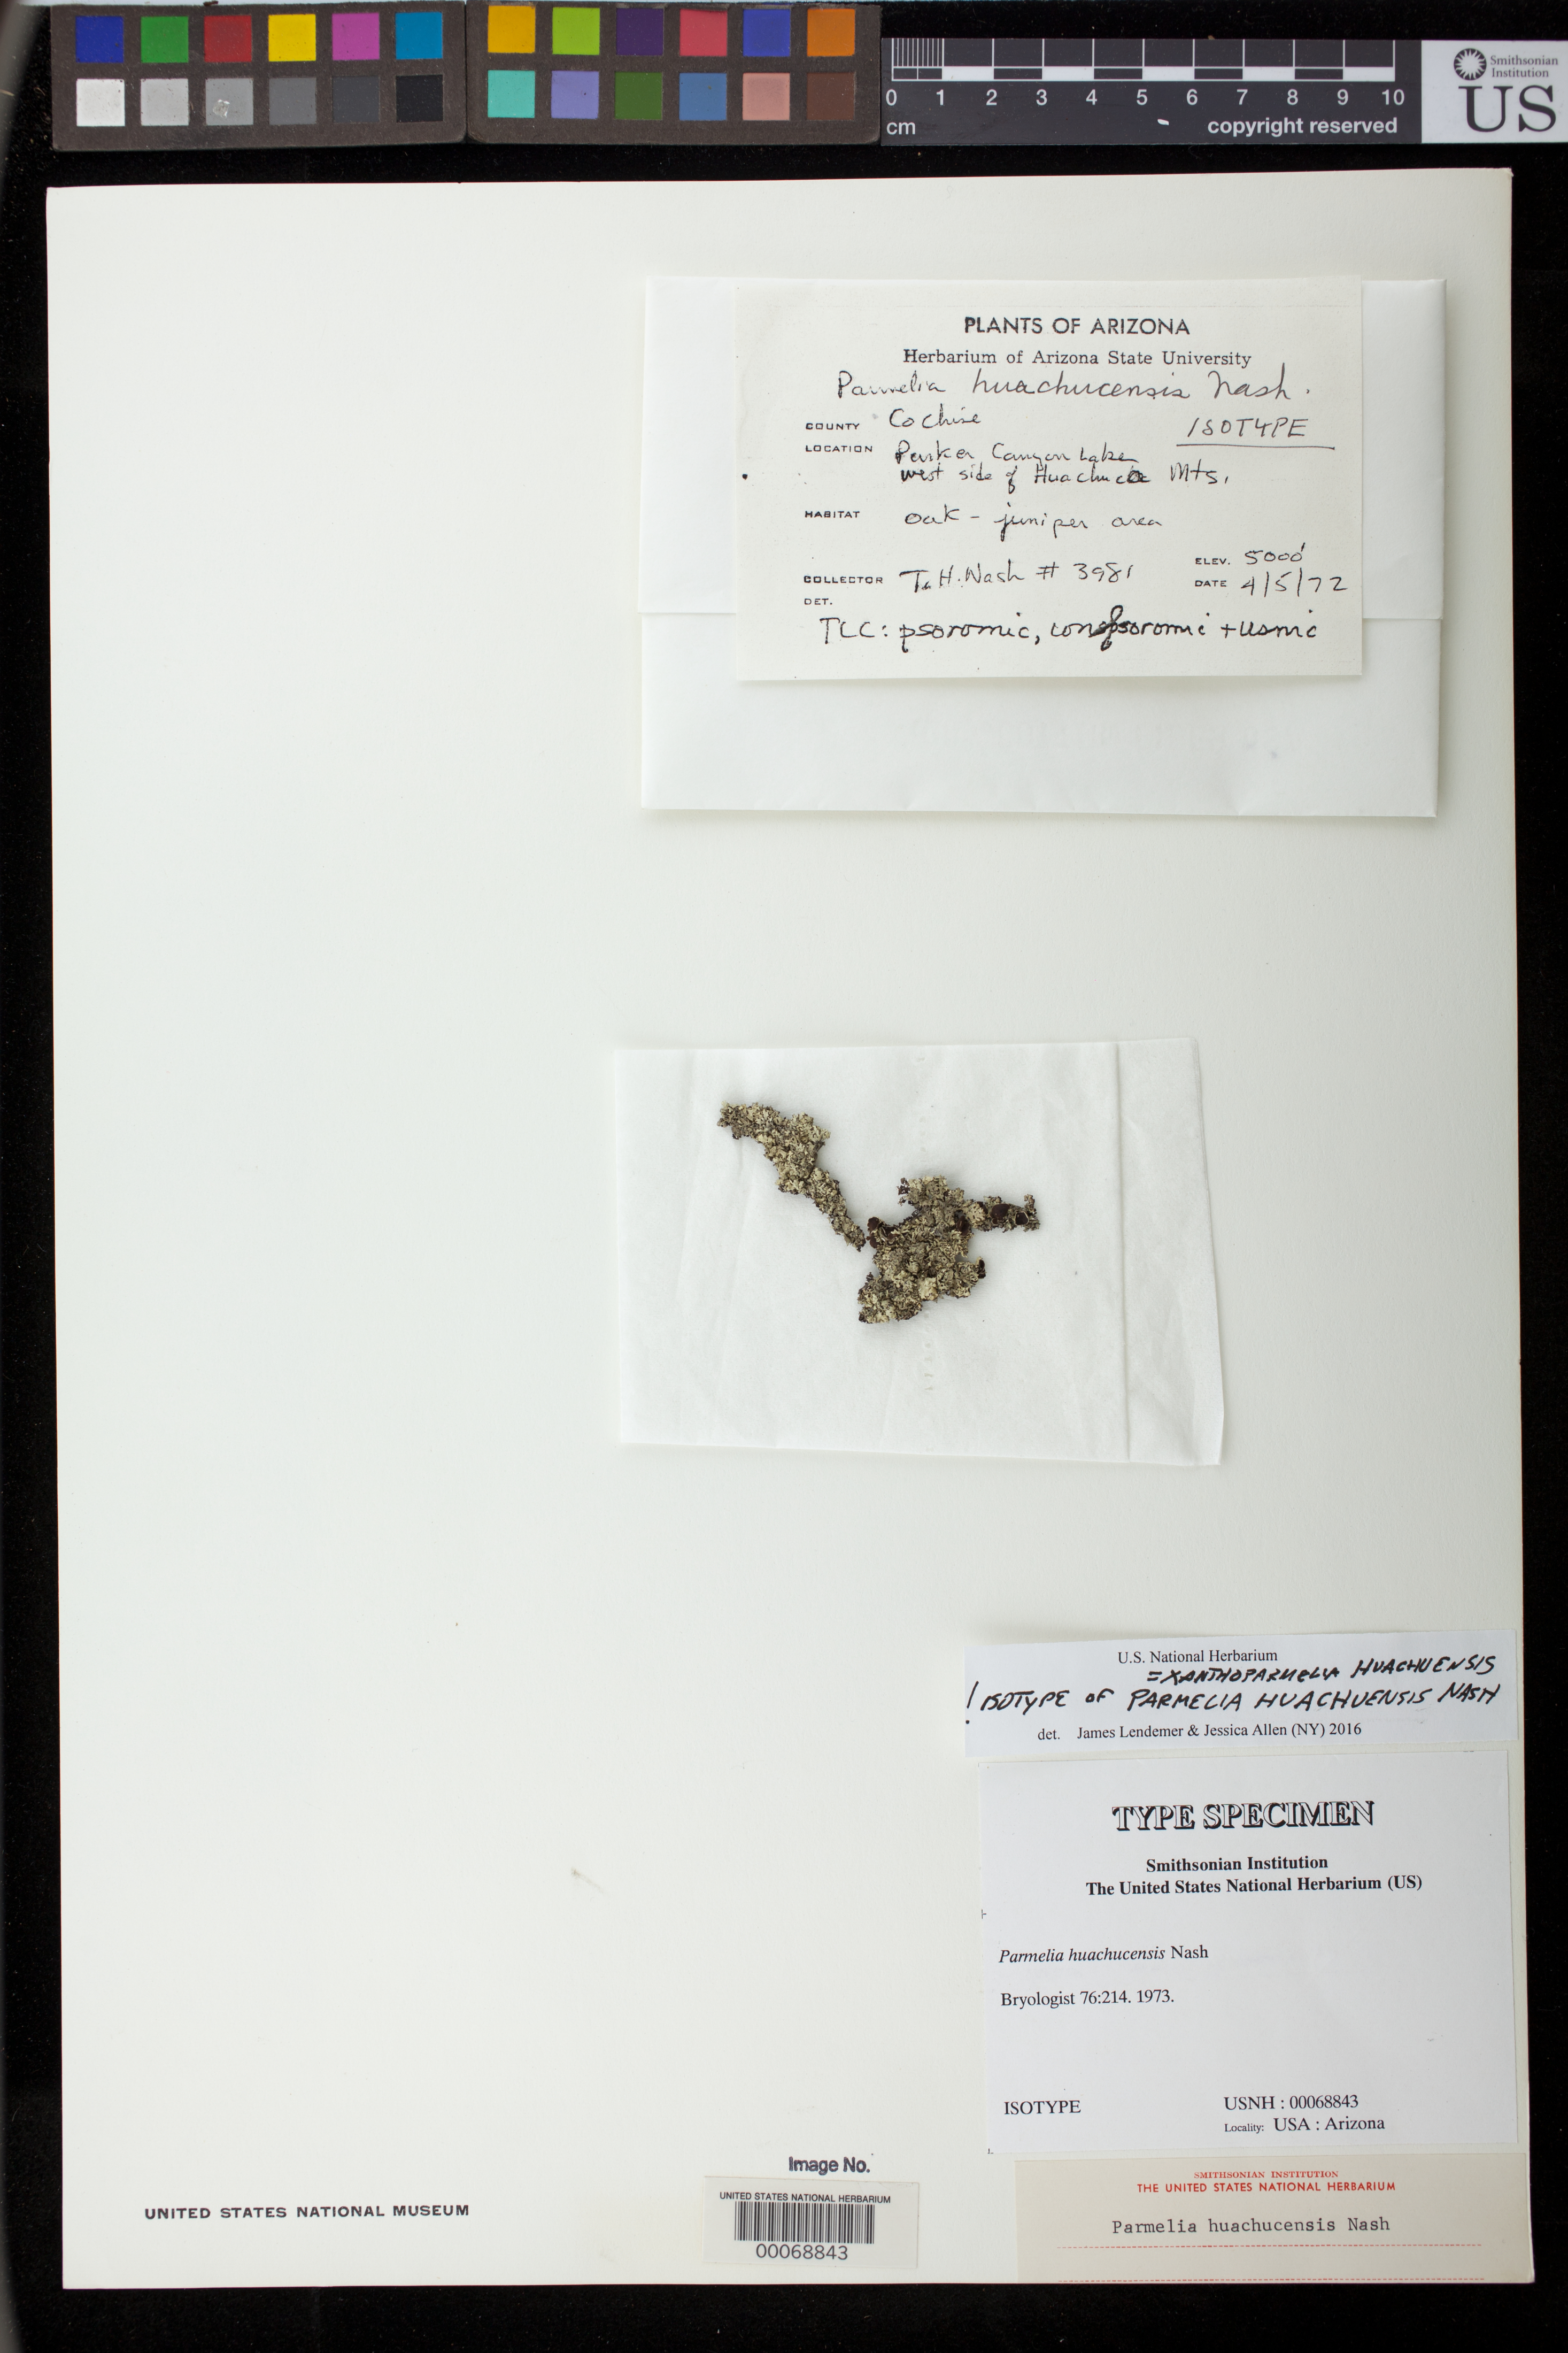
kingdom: Fungi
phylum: Ascomycota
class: Lecanoromycetes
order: Lecanorales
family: Parmeliaceae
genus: Parmelia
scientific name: Parmelia huachucensis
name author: T.H. Nash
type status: Isotype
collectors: T. H. Nash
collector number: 3981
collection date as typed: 05 May 1972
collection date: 1972-05-05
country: United States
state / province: Arizona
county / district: Cochise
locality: Parker Canyon Lake, W side of Huachuca Mts.; alt. 5000 ft.